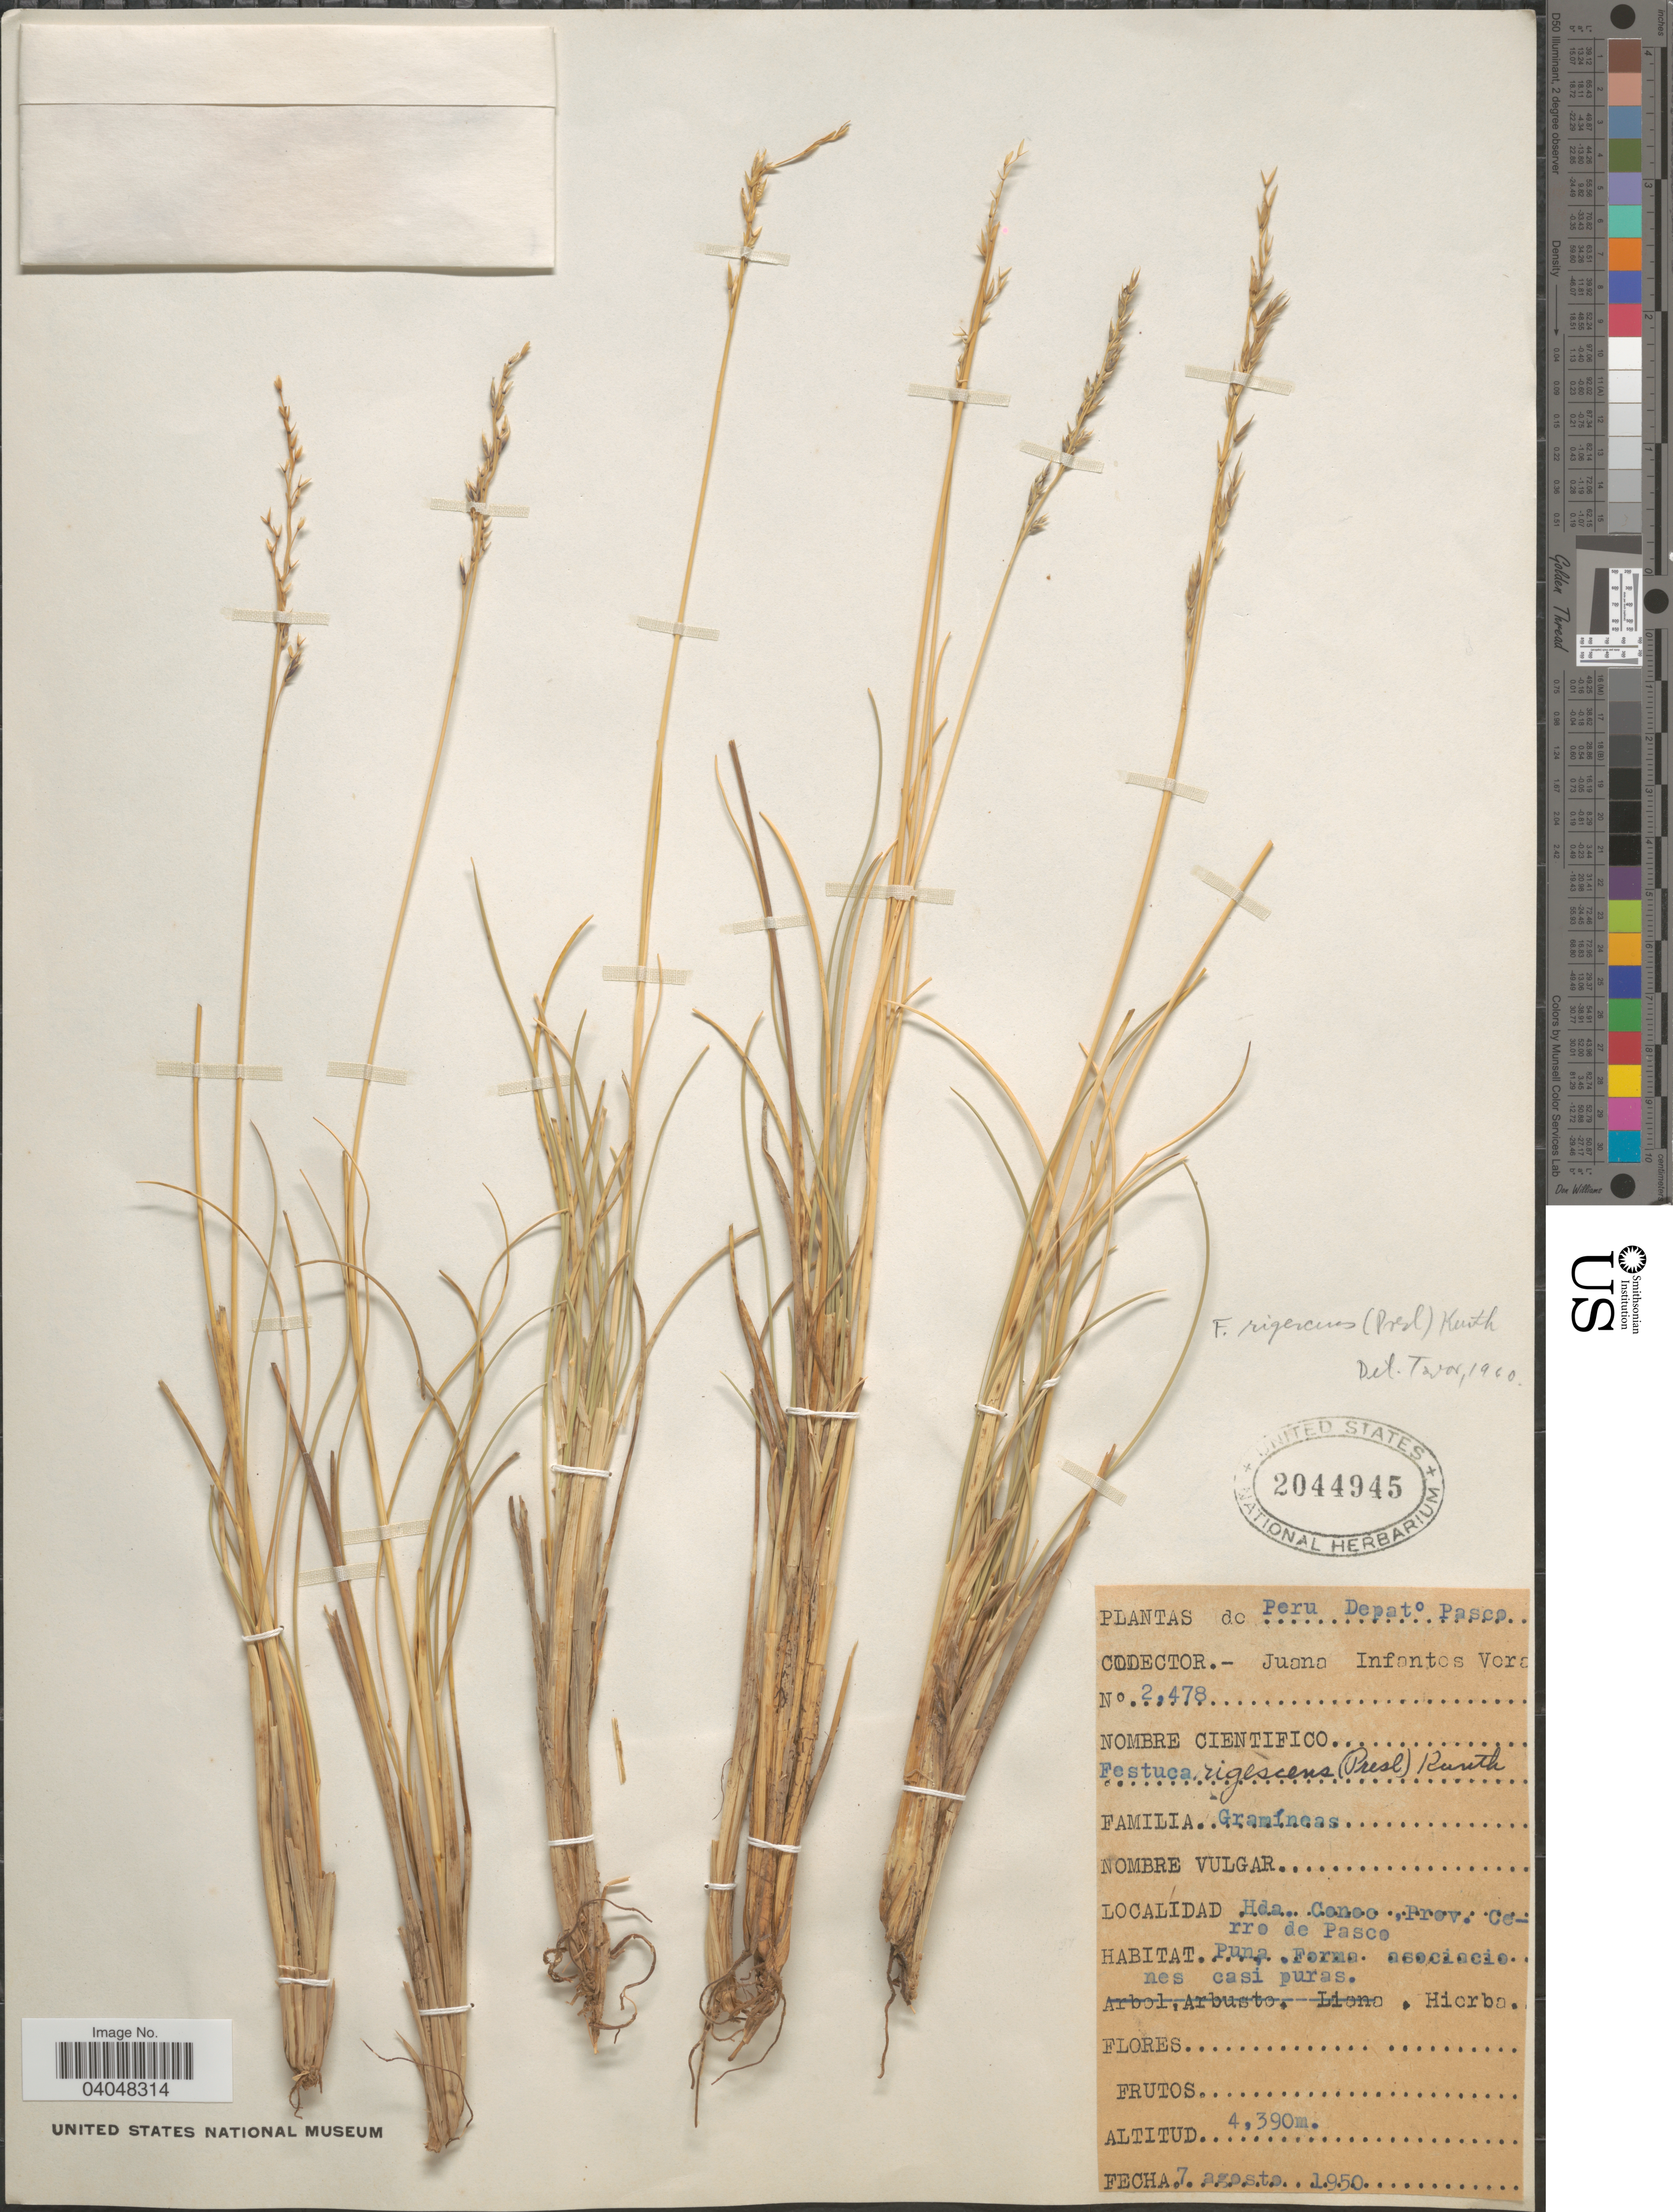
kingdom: Plantae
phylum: Tracheophyta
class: Liliopsida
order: Poales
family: Poaceae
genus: Festuca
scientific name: Festuca rigescens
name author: (J. Presl) Kunth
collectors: Infantes V.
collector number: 2478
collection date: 1950-08-07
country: Peru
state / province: Pasco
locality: Hda. Conoc, Prov. Cerro de Pasco, Depato Pasco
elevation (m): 4390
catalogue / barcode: US 2044945